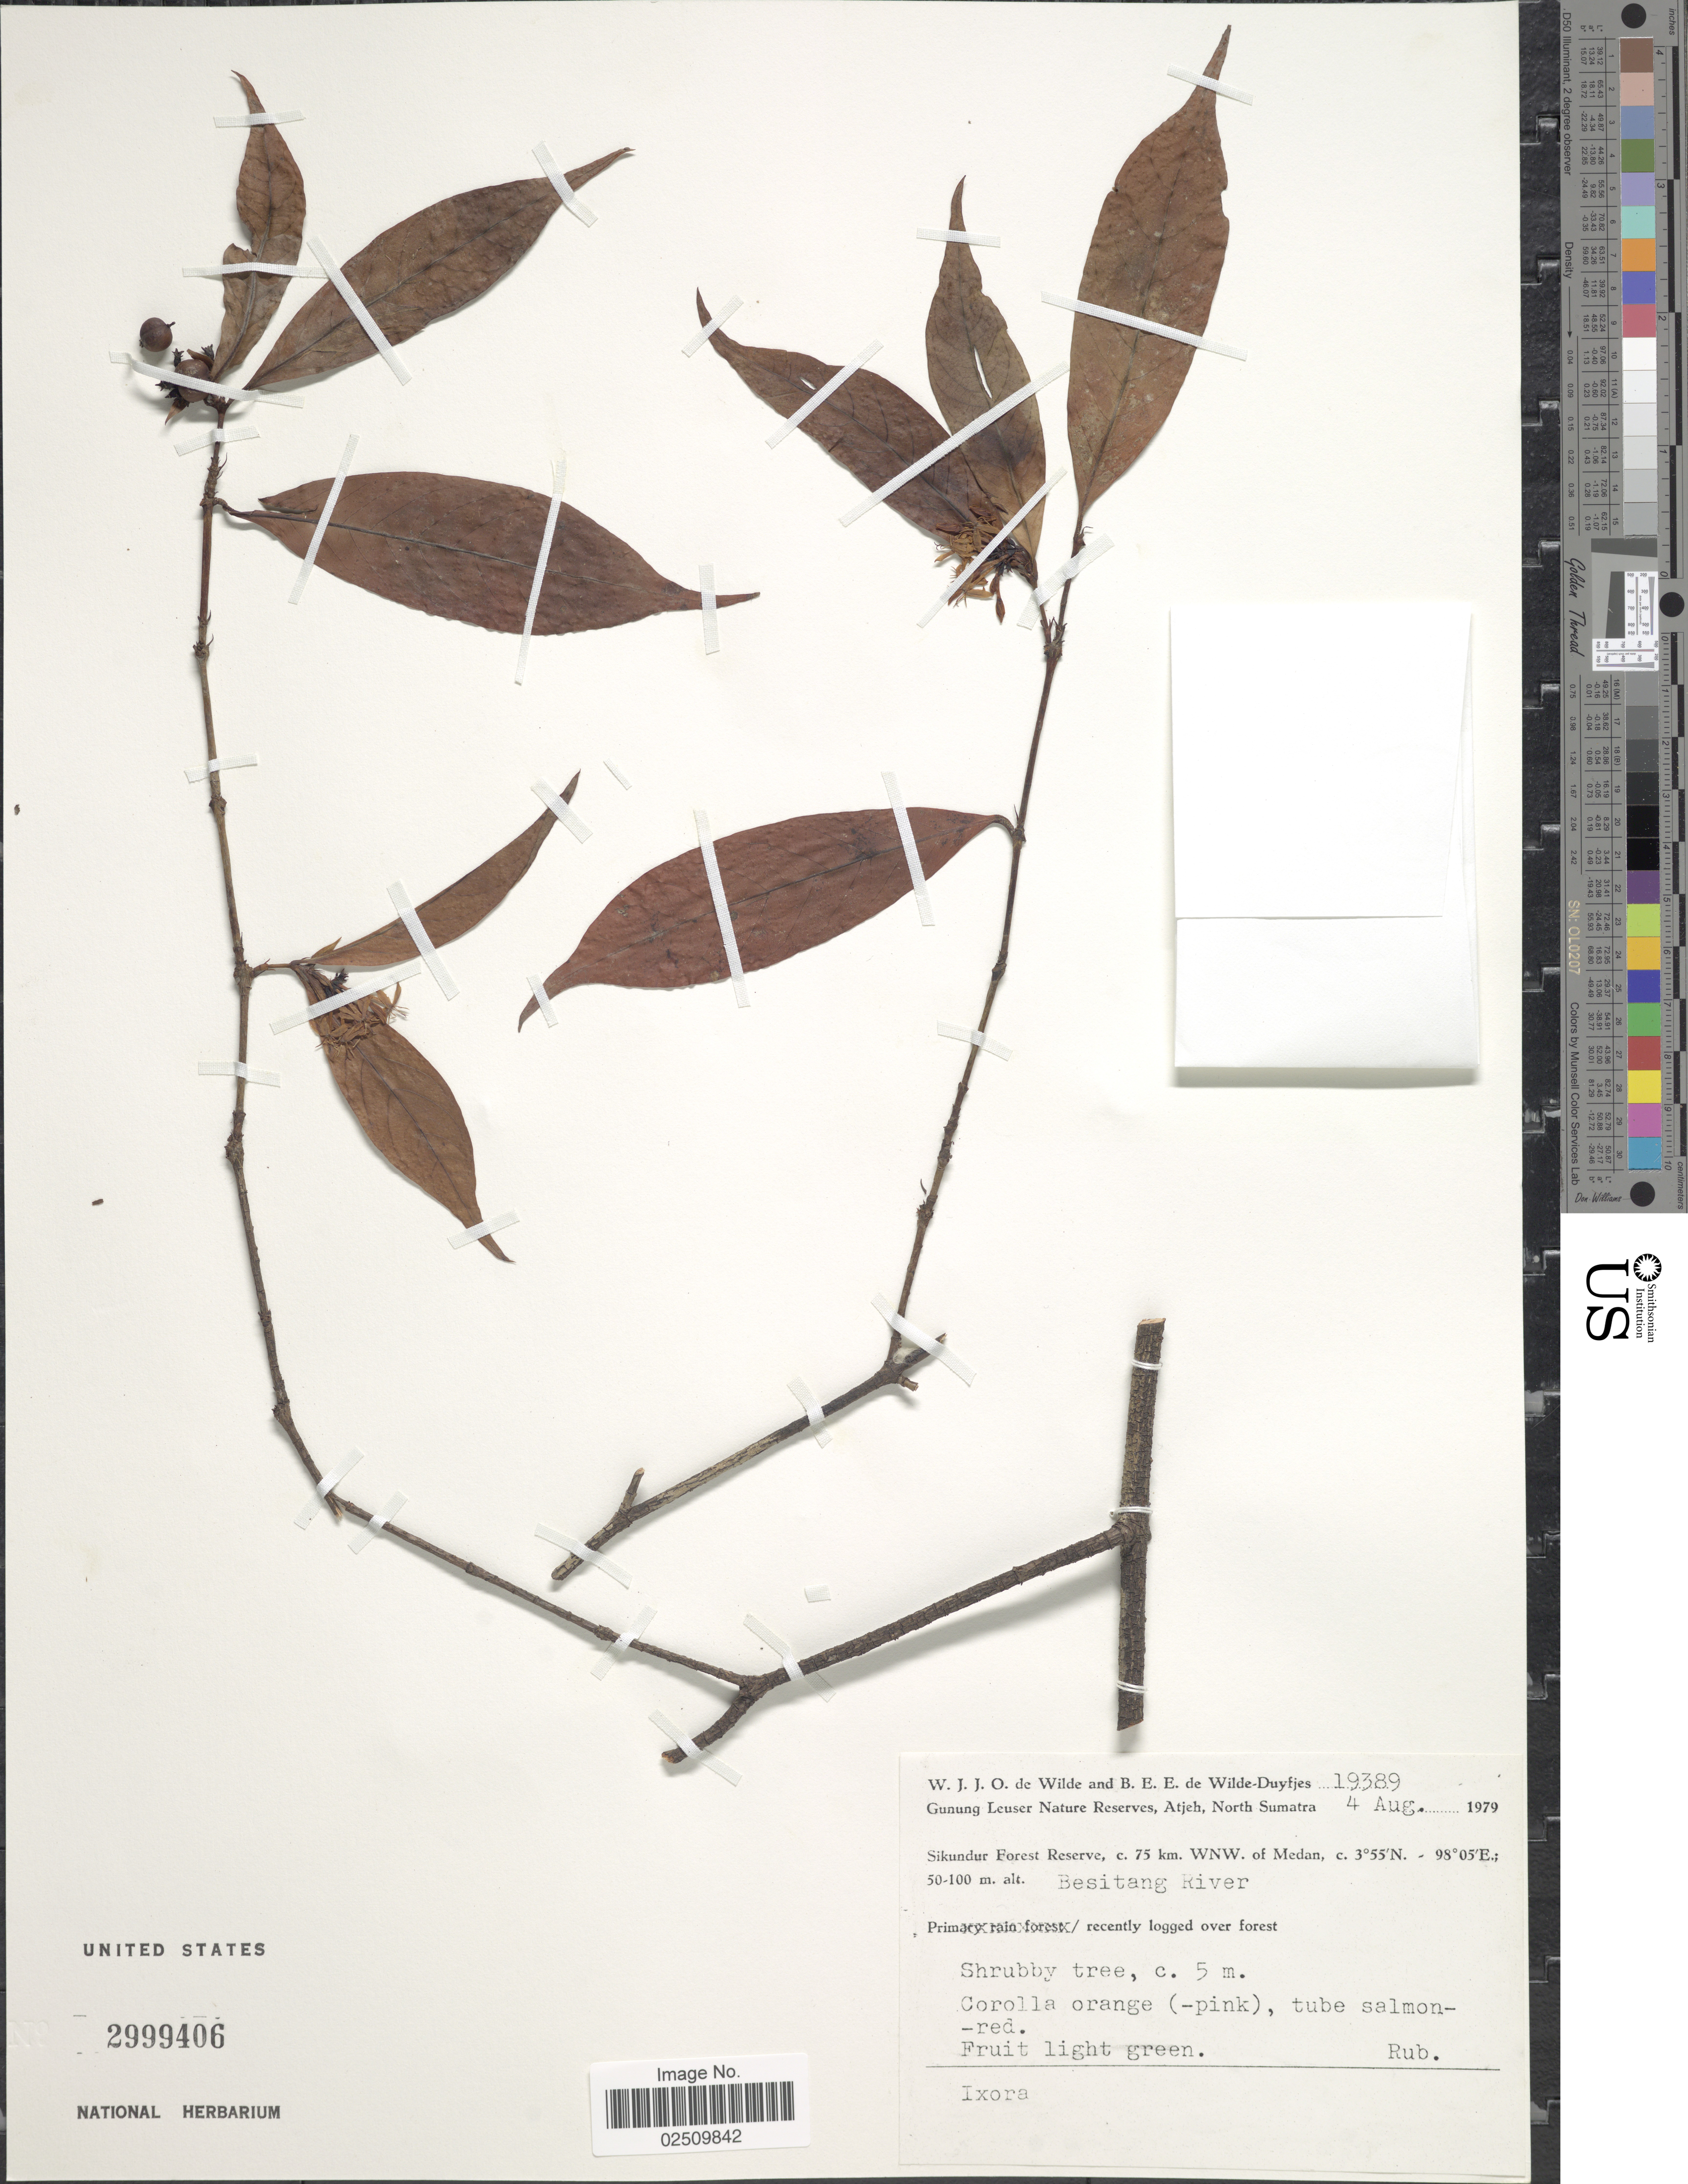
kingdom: Plantae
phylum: Tracheophyta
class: Magnoliopsida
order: Gentianales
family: Rubiaceae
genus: Ixora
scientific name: Ixora sp.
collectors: W. J. de Wilde & B. E. de Wilde-Duyfjes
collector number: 19389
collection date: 1979-08-04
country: Indonesia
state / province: Sumatra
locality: Gunung Leuser Nature Reserves, Atjeh, North Sumatra. Sikundur Forest Reserve, c. 75 km. WNW. of Medan. Besitang River.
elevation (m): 50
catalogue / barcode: US 2999406